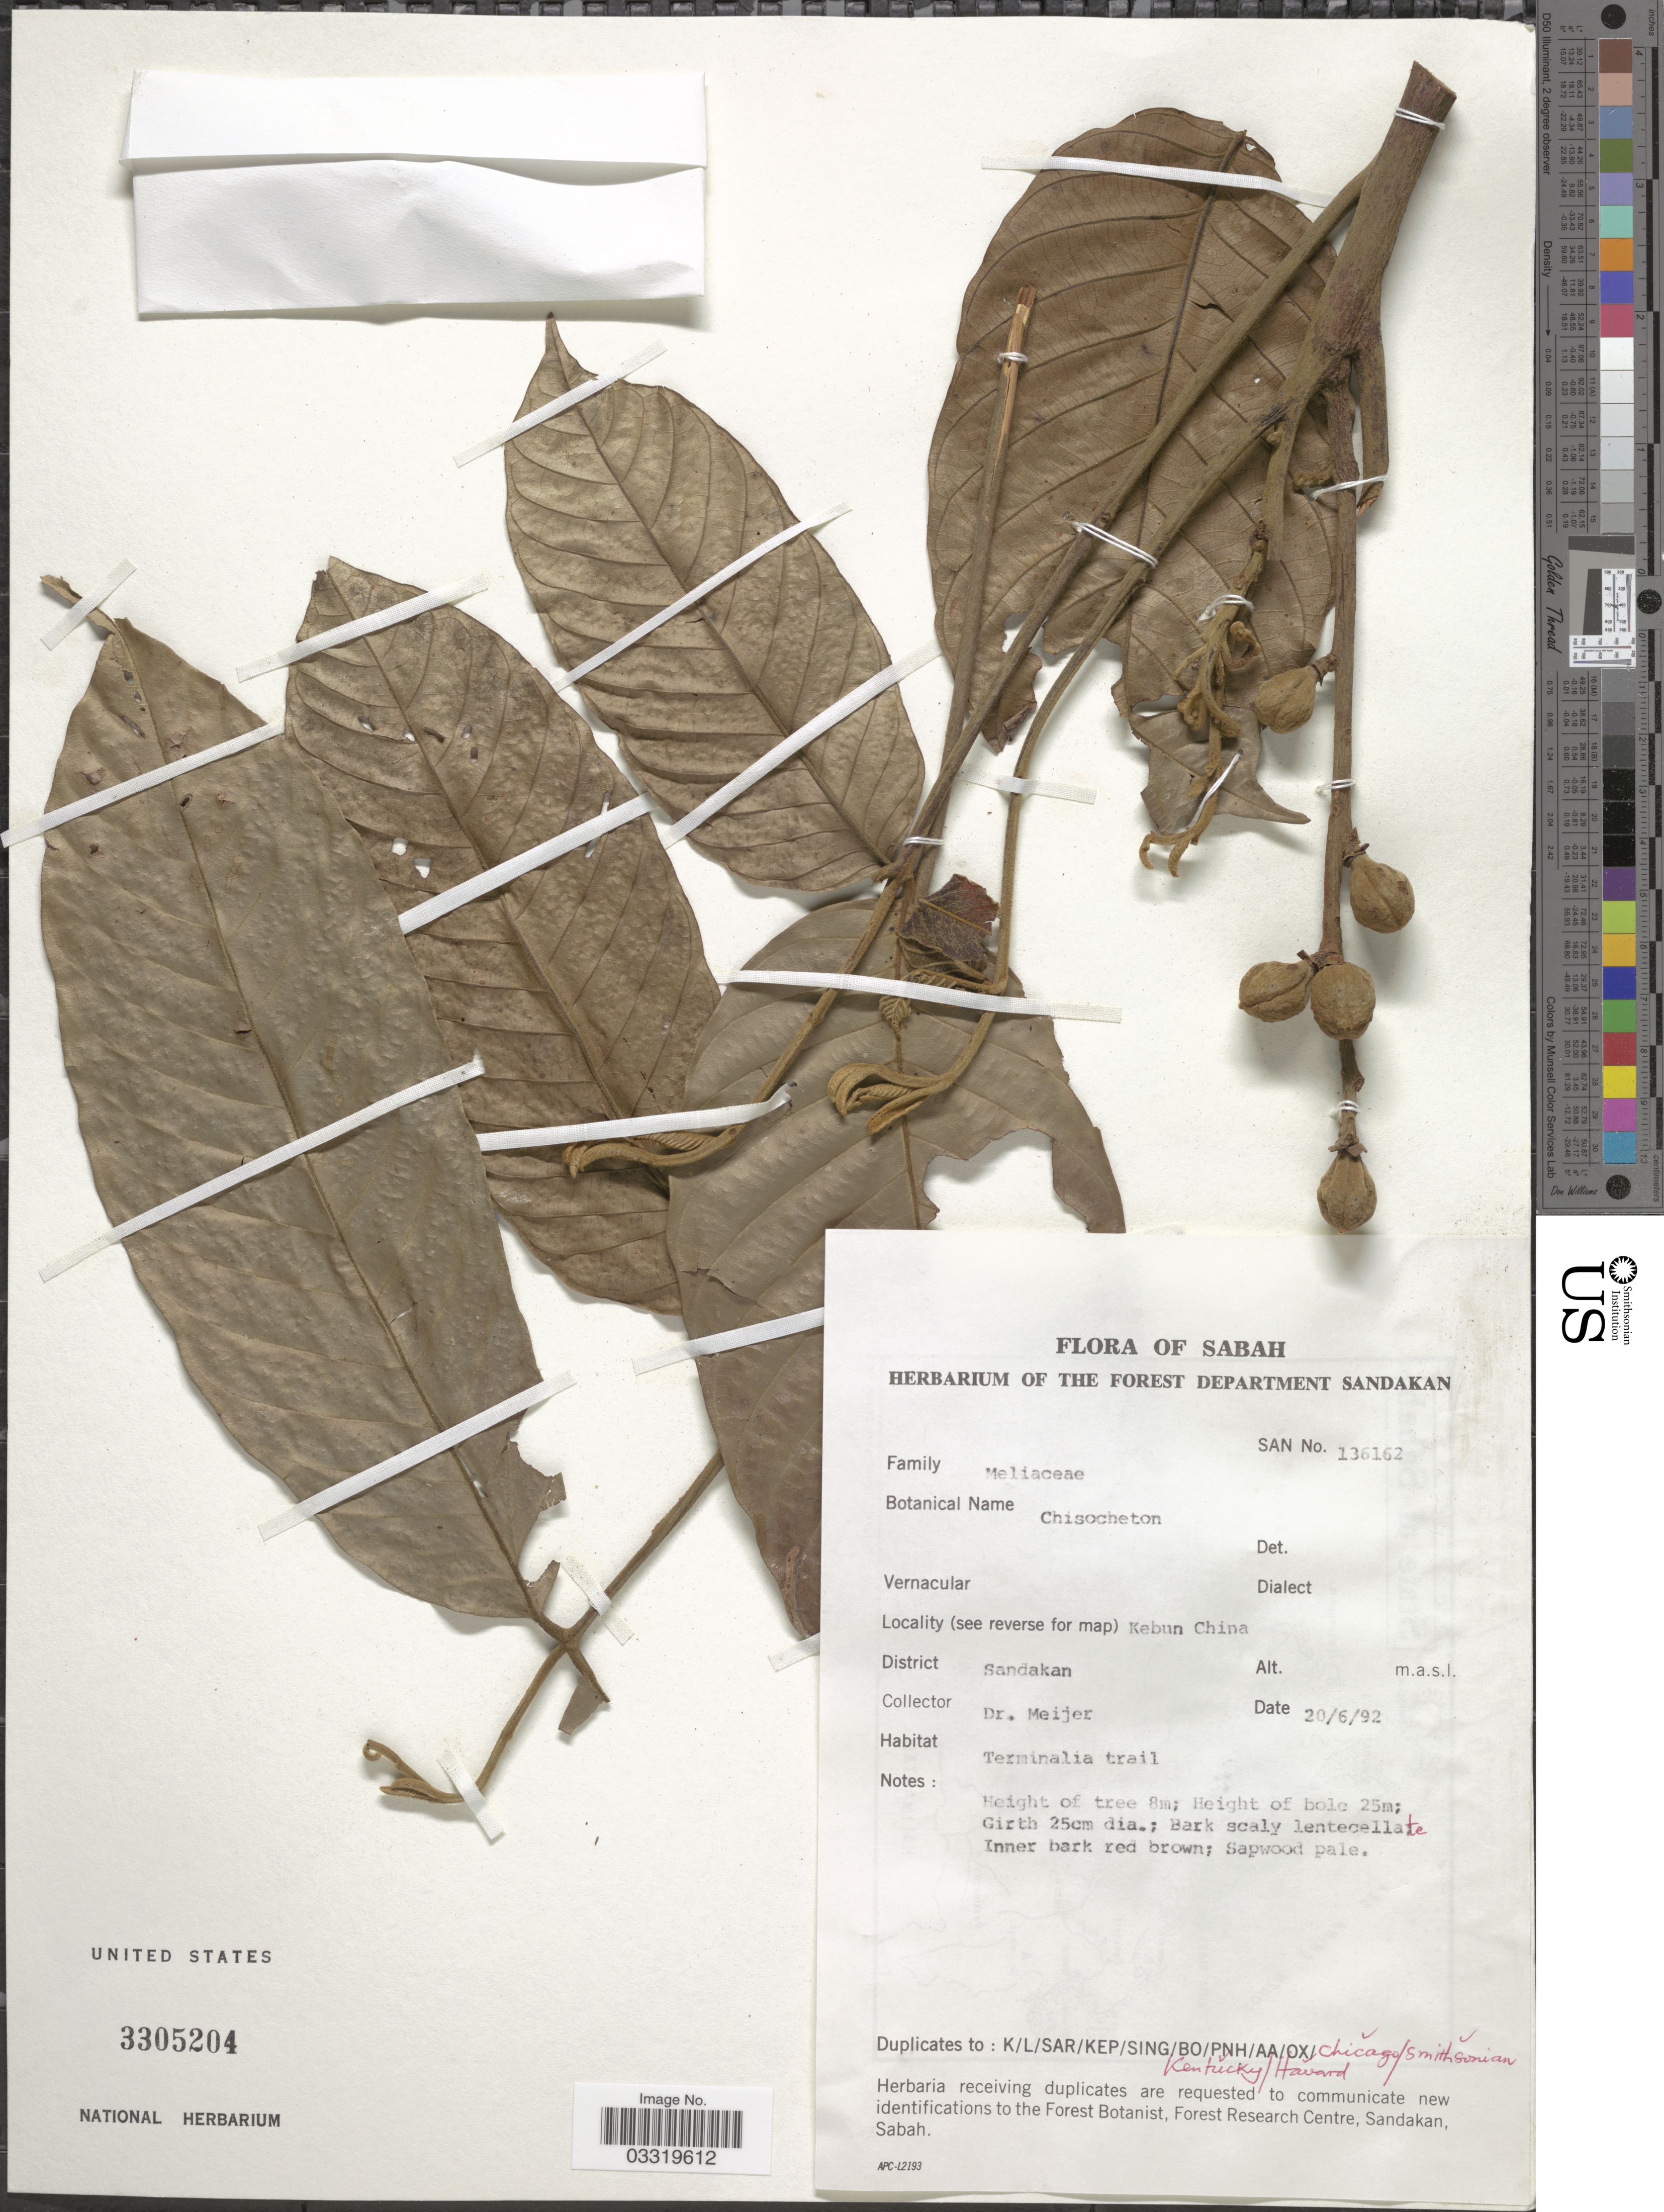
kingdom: Plantae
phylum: Tracheophyta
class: Magnoliopsida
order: Sapindales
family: Meliaceae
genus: Chisocheton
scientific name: Chisocheton sp.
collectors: -- Meijer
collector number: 136162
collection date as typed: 20/6/92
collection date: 1992-06-20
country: Malaysia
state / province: Sabah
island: Borneo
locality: Kebun china. District Sandakan.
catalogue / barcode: US 3305204